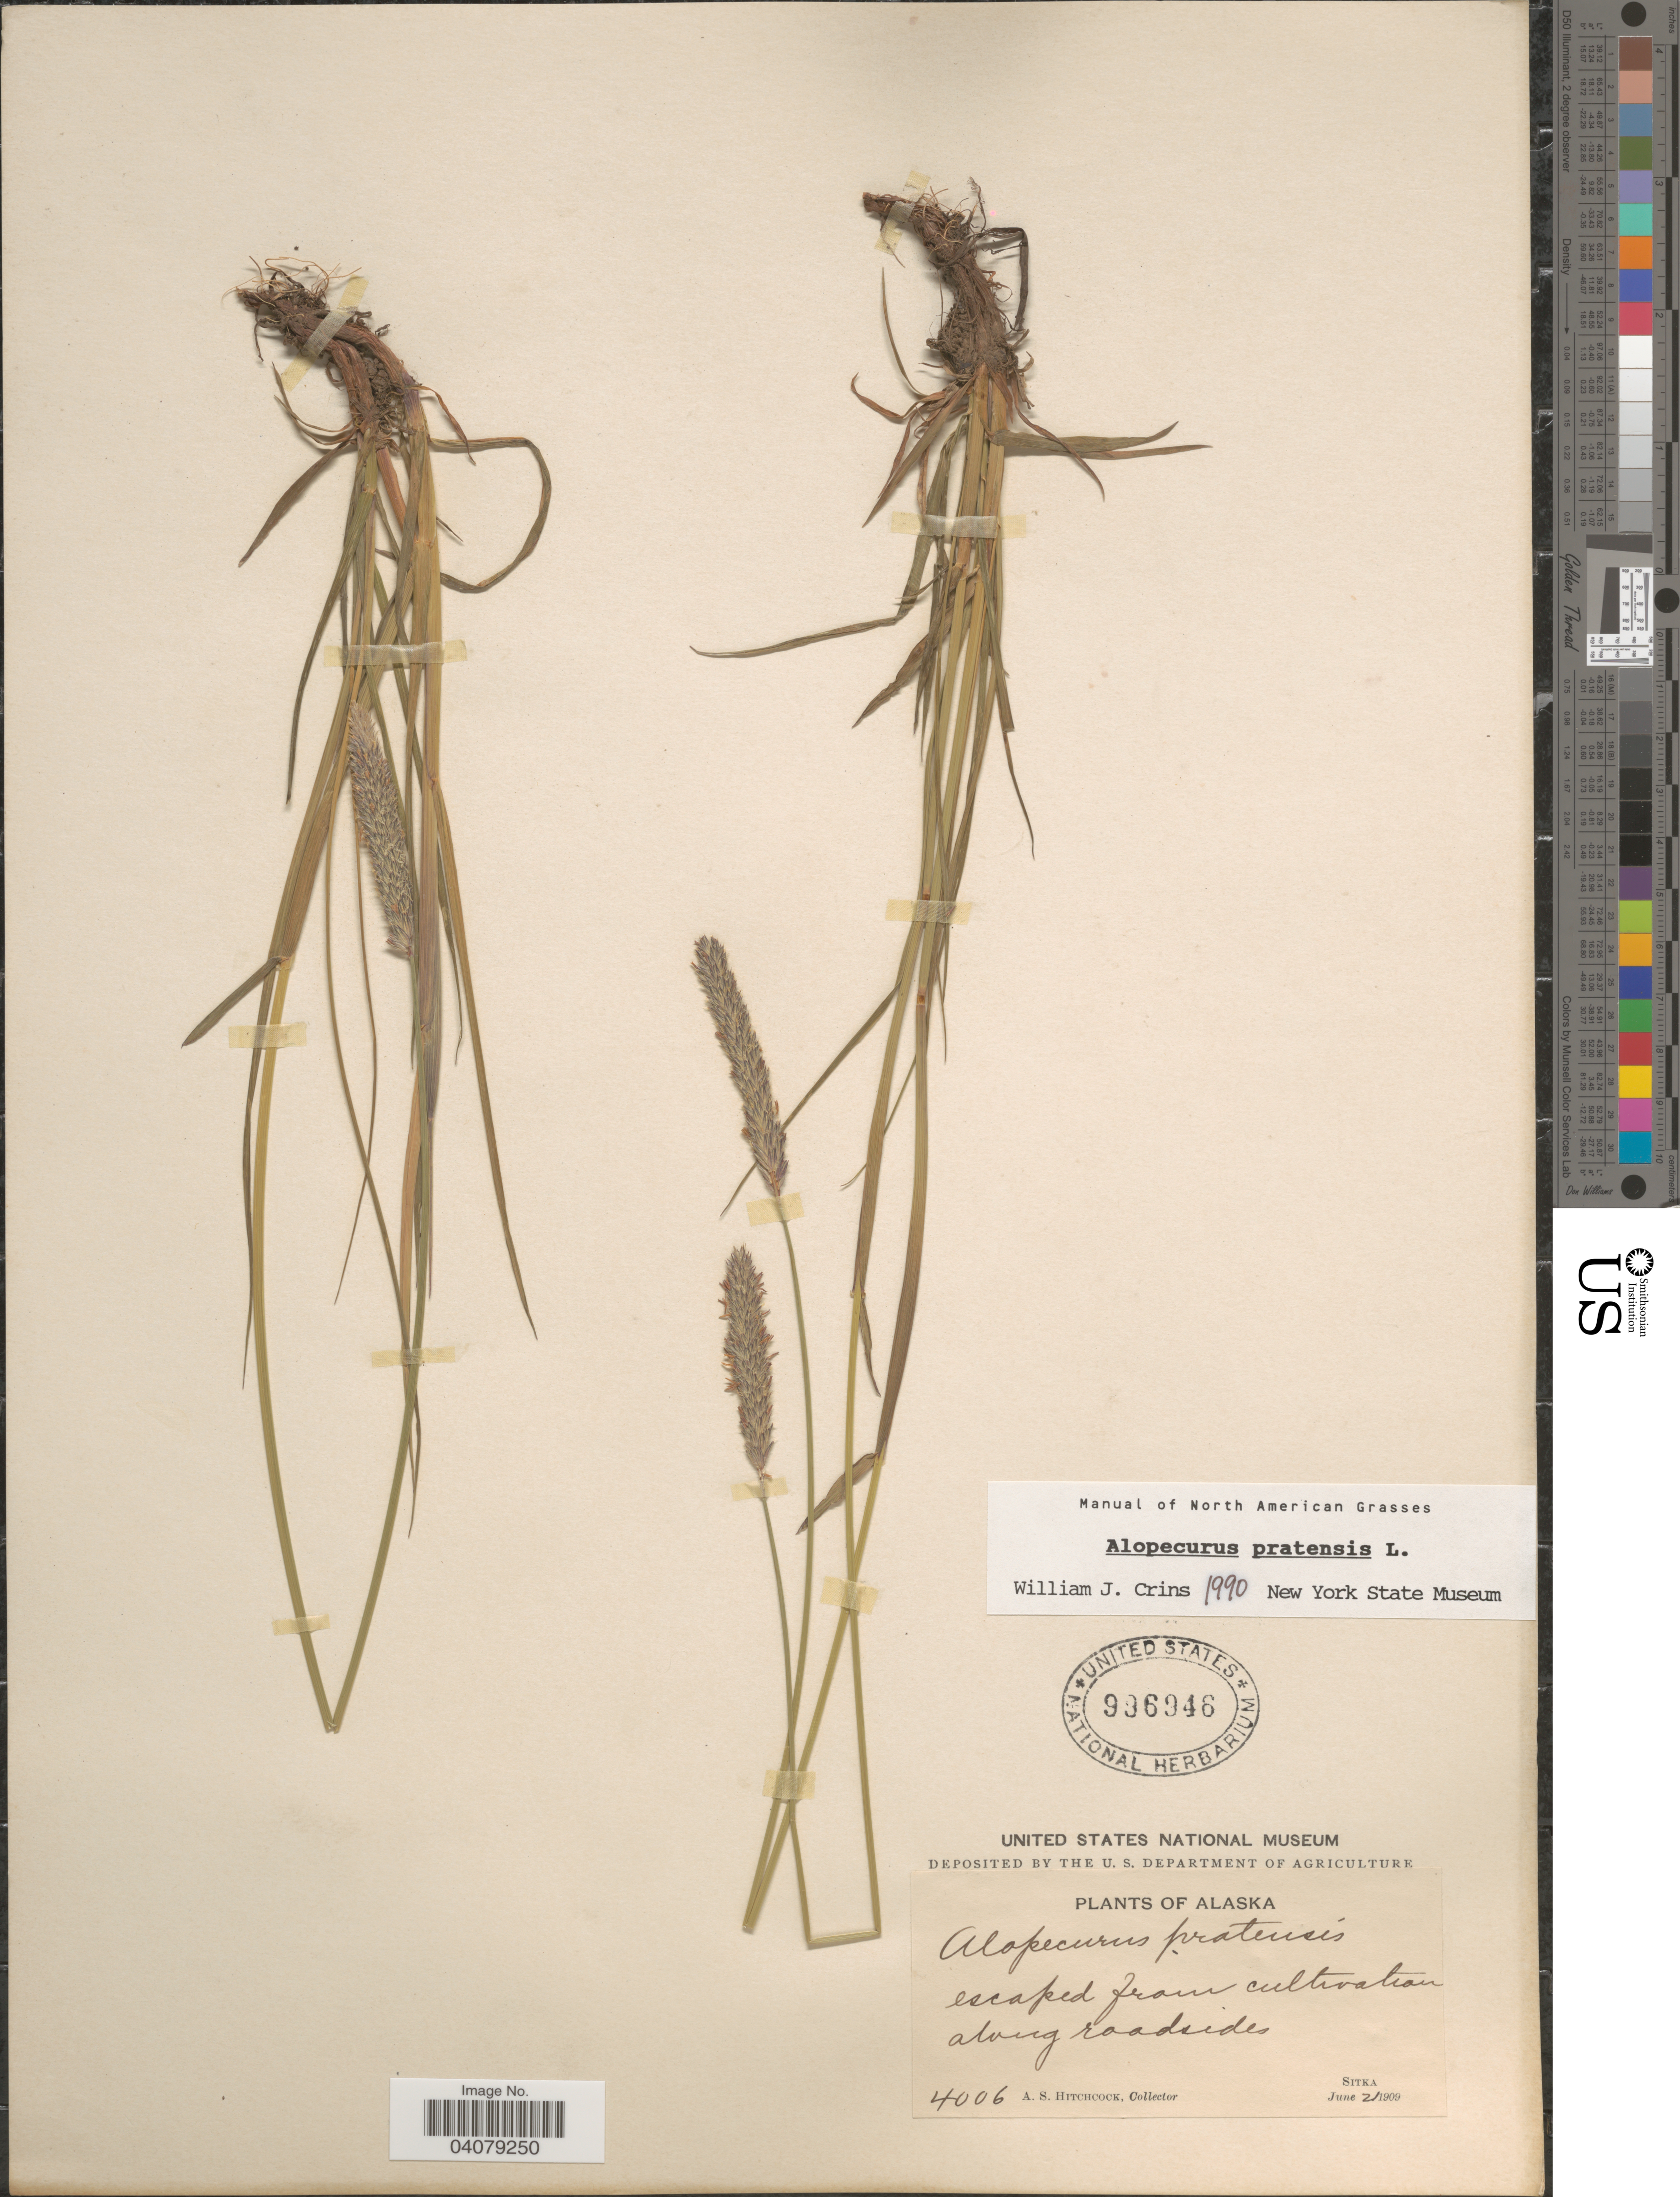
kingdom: Plantae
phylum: Tracheophyta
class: Liliopsida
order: Poales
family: Poaceae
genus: Alopecurus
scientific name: Alopecurus pratensis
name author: L.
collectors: A. S. Hitchcock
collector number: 4006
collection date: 1909-06-21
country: United States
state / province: Alaska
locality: Sitka.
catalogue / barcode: US 996946